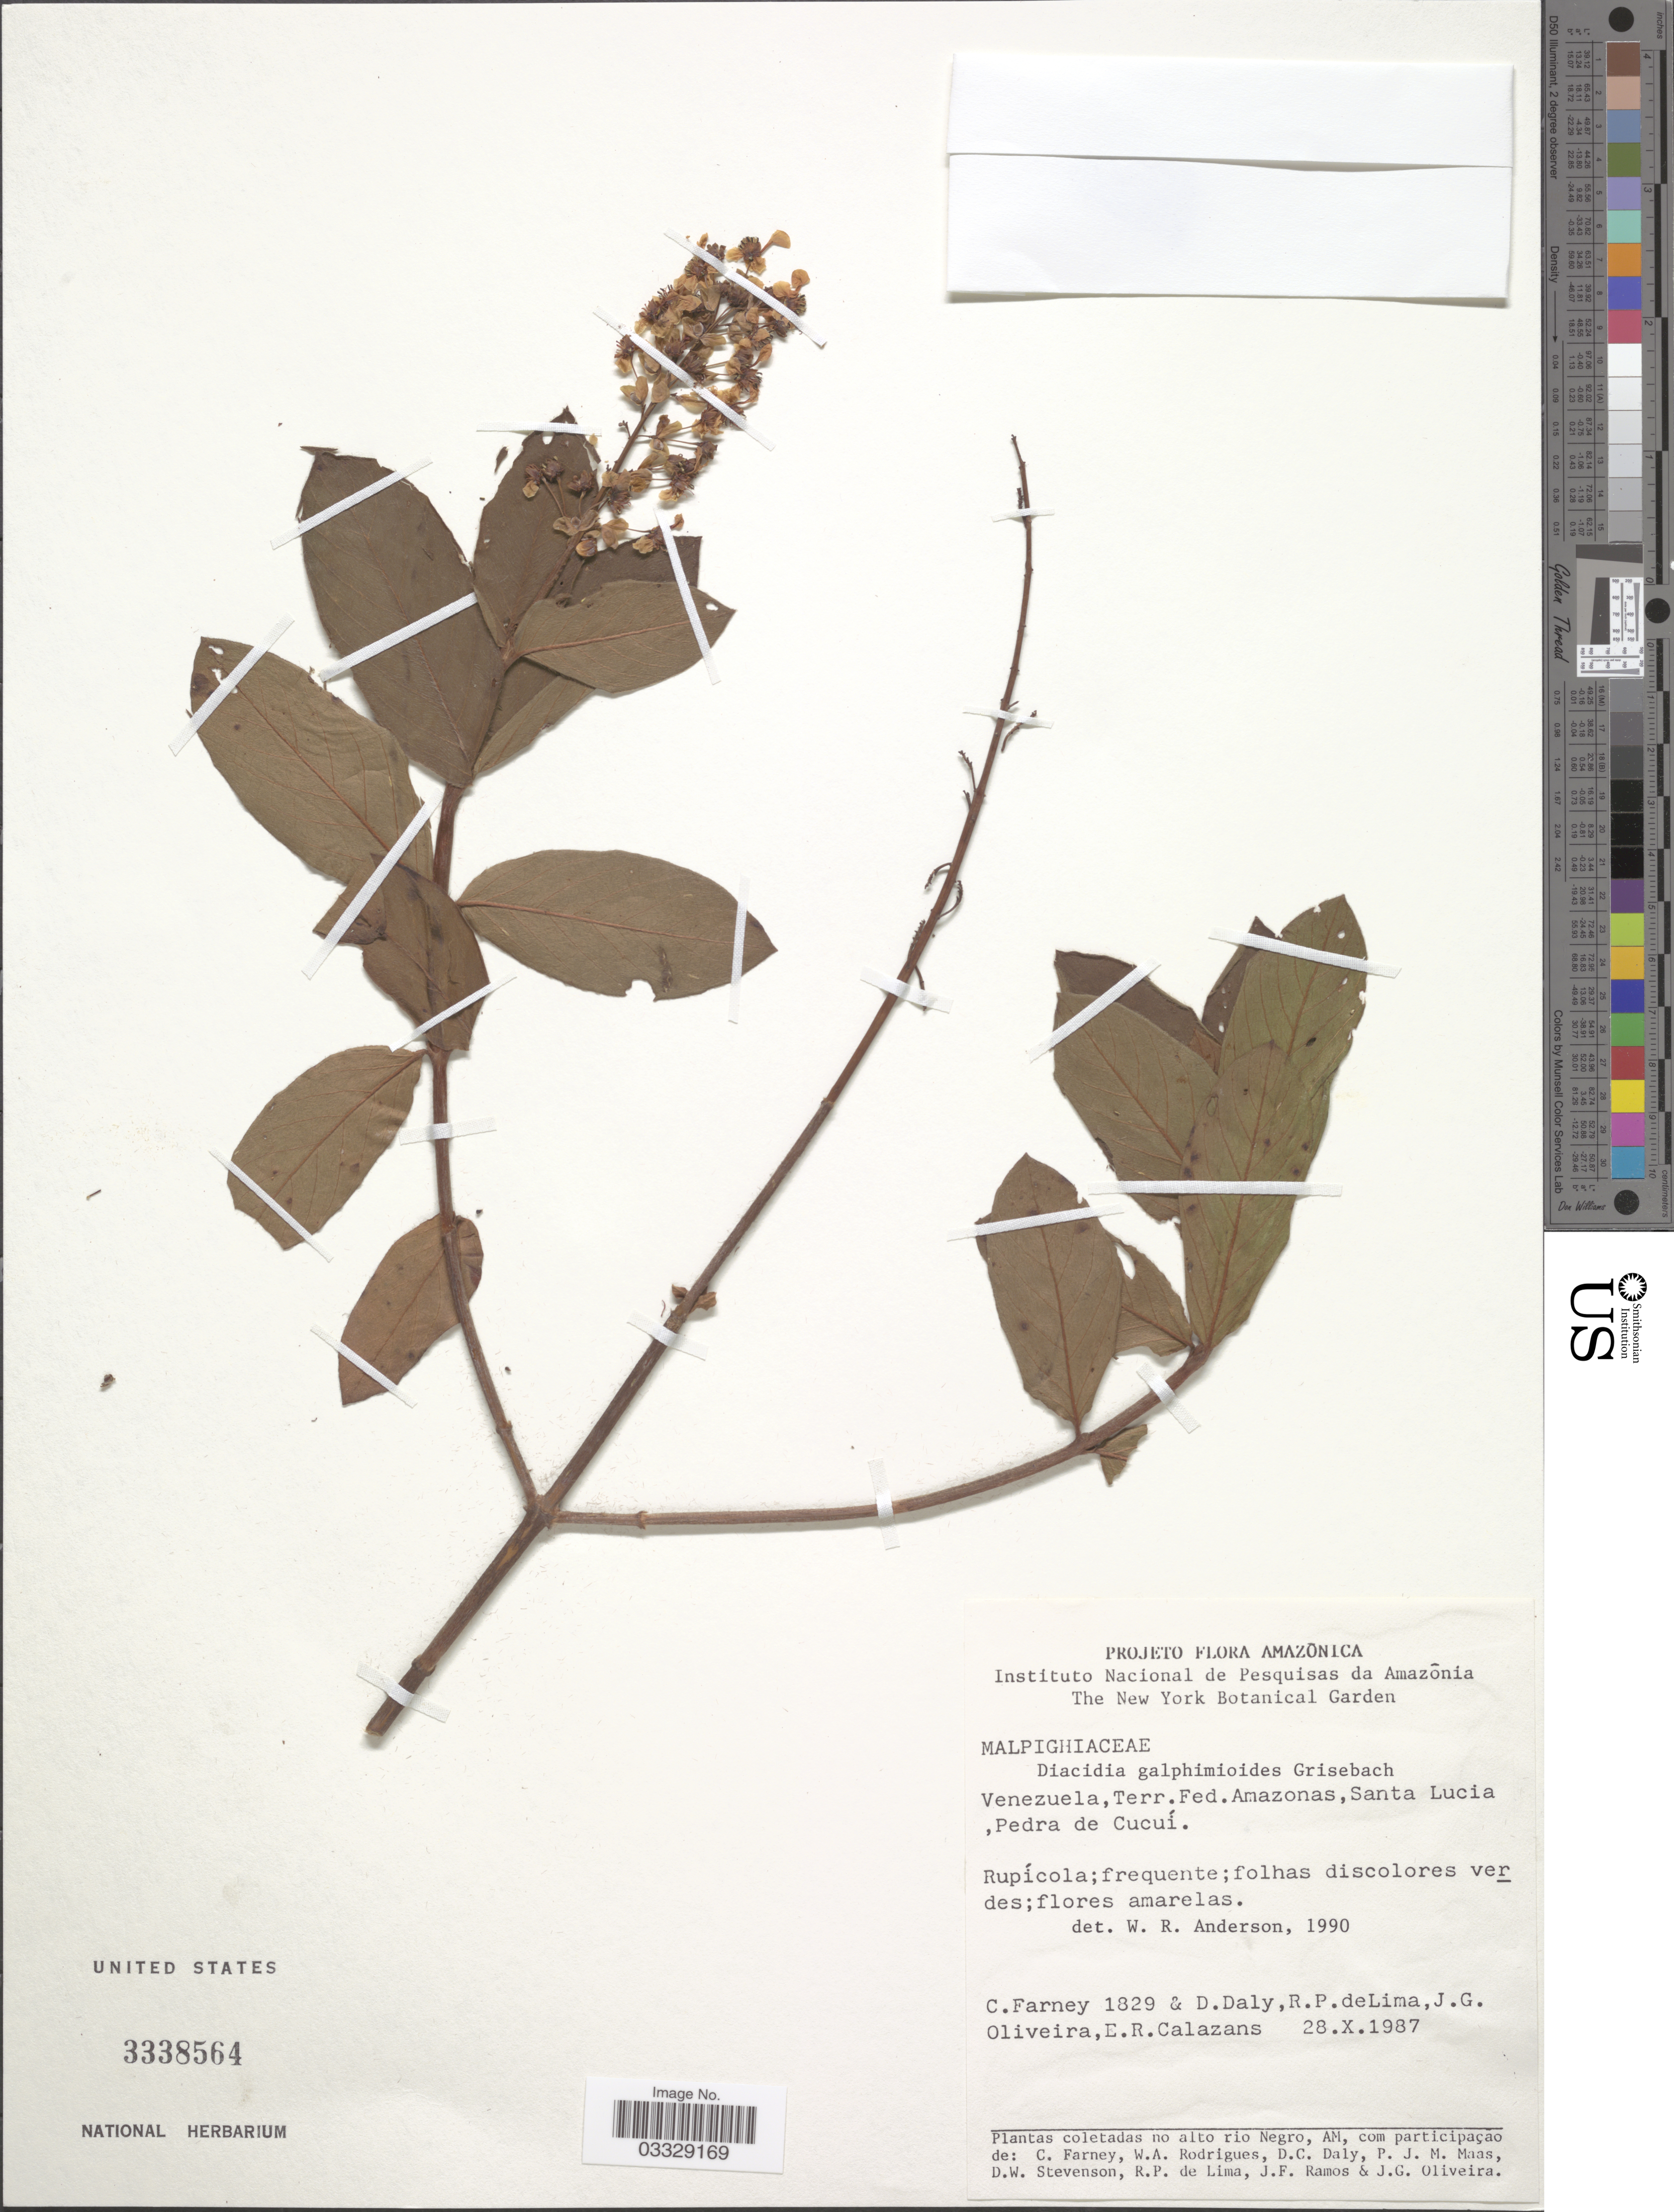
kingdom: Plantae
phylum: Tracheophyta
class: Magnoliopsida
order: Malpighiales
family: Malpighiaceae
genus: Diacidia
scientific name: Diacidia galphimioides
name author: Griseb.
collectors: C. Farney, D. C. Daly, R. P. Lima, J. G. Oliveira & E. R.Calazans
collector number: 1829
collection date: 1987-10-28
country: Venezuela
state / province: Amazonas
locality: Terr. Fed. Amazonas, Santa Lucia, Pedra de Cucuí.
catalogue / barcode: US 3338564